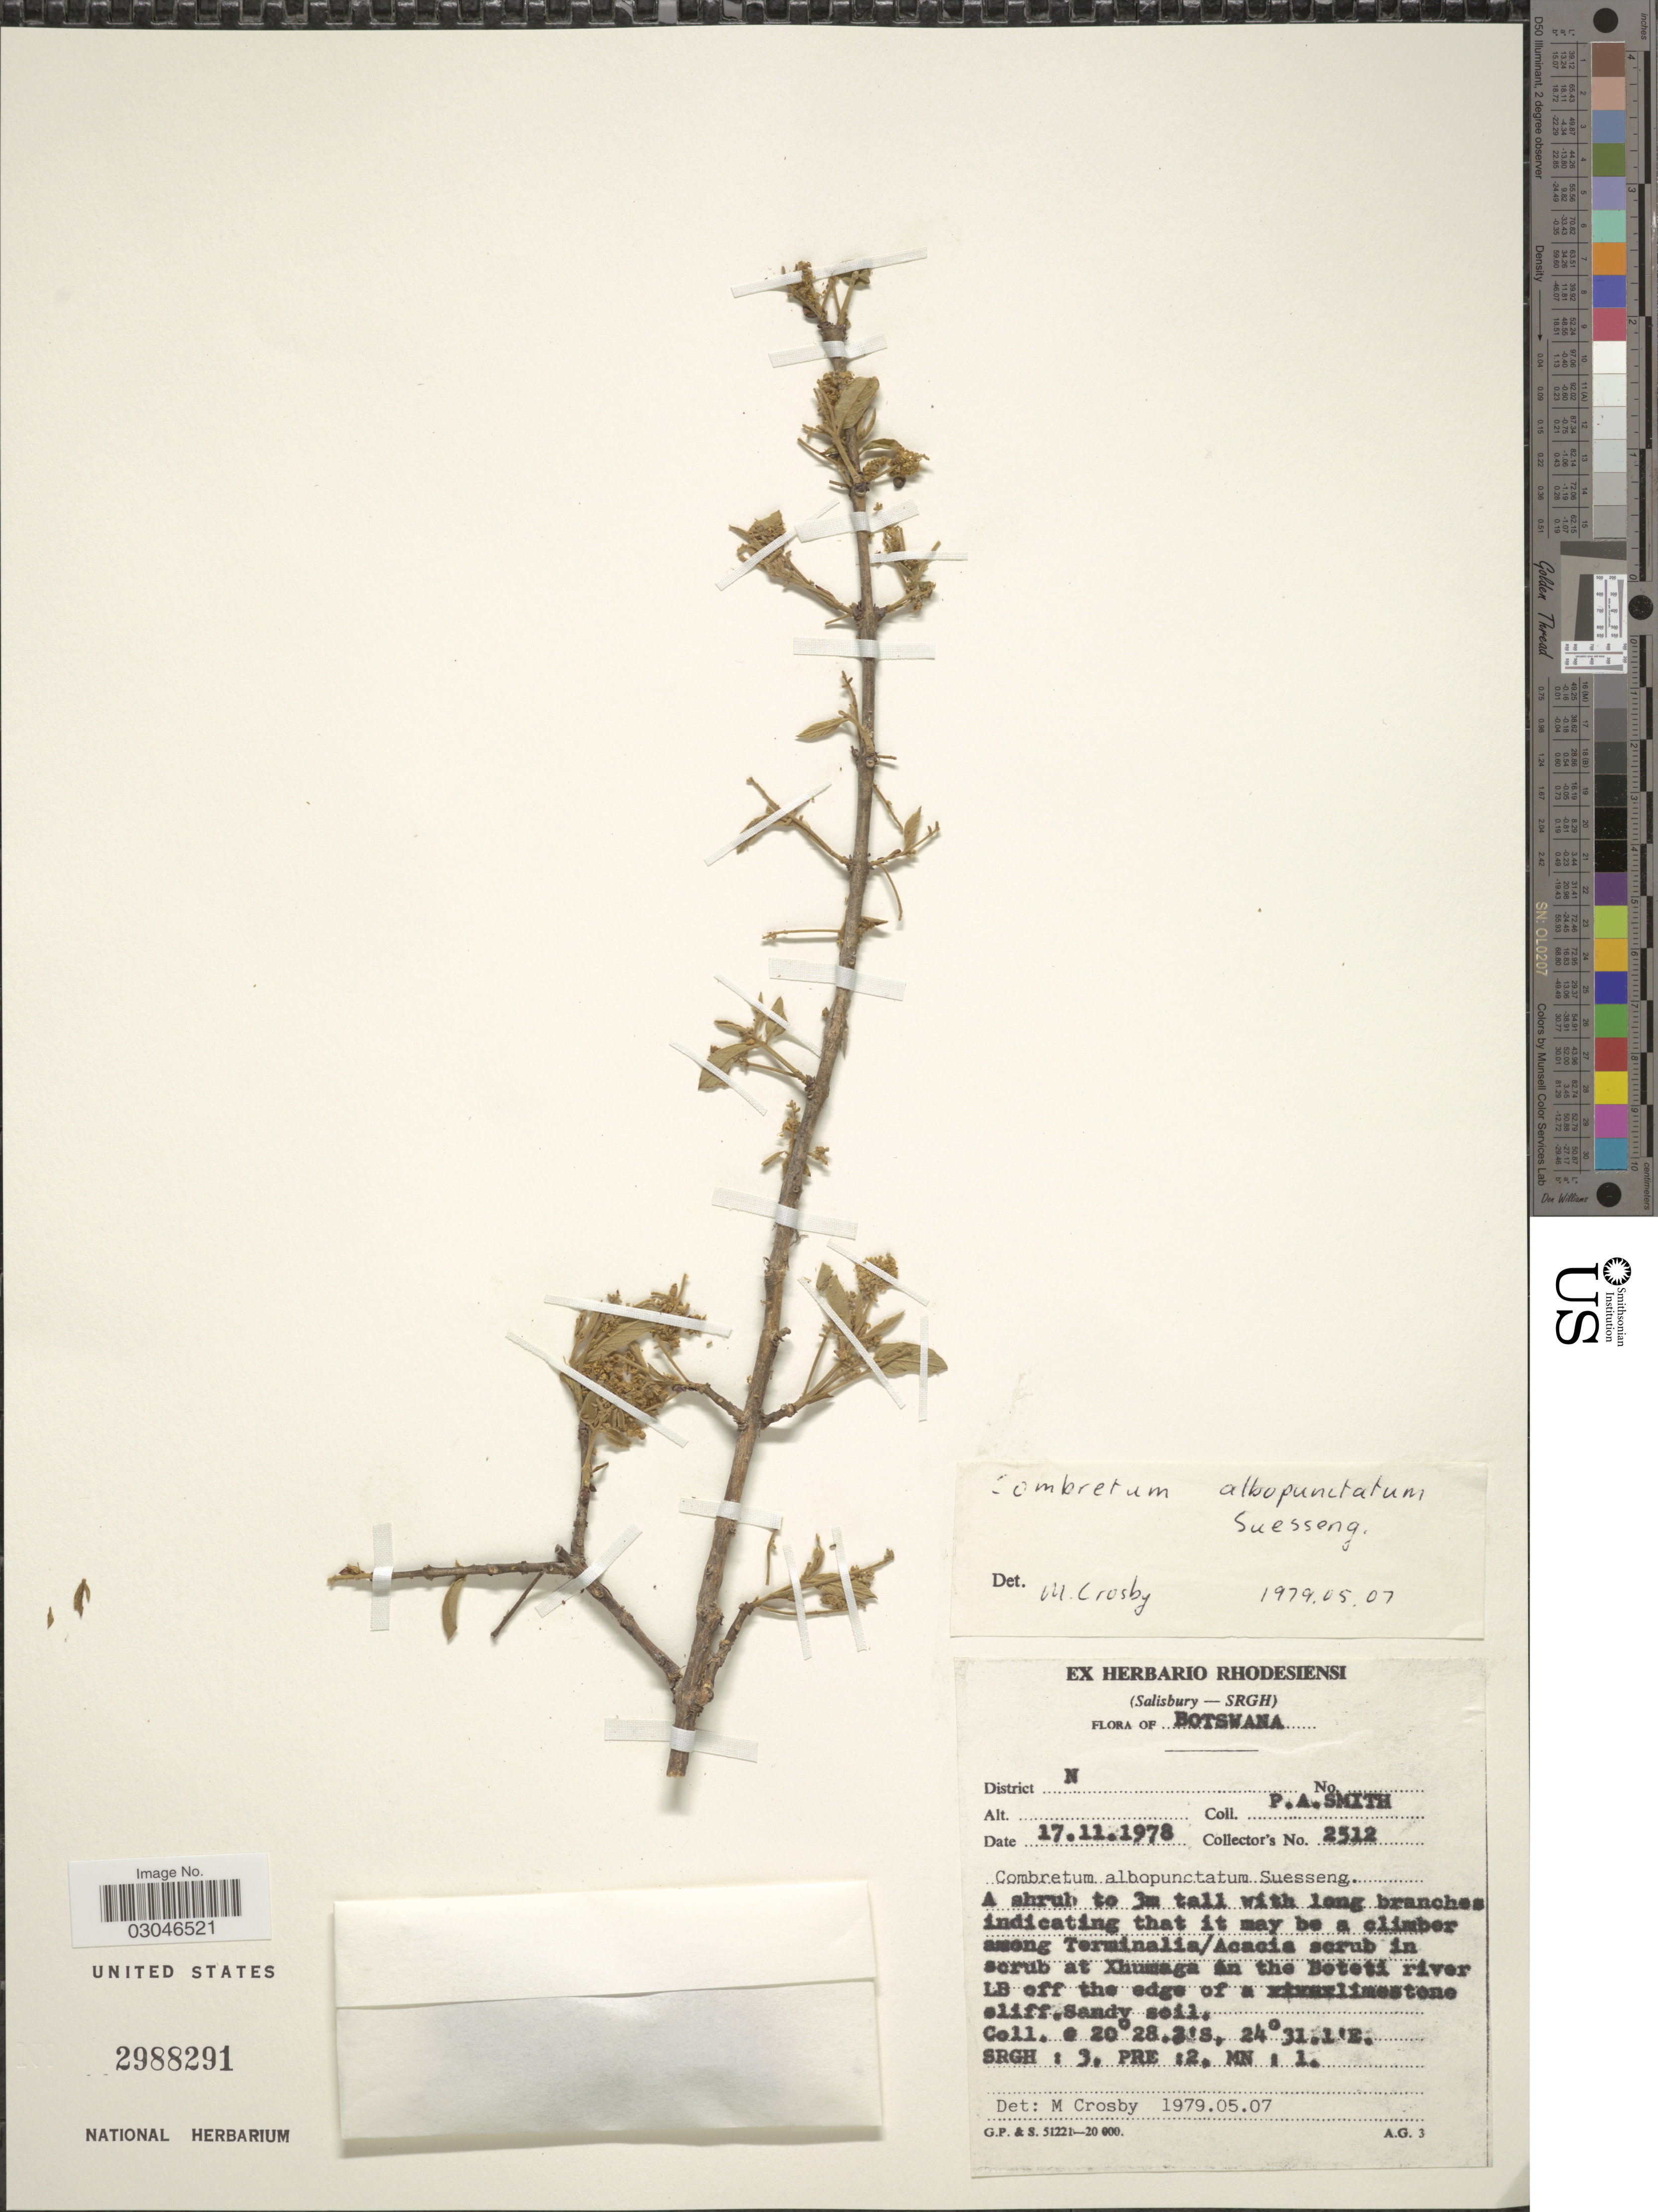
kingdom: Plantae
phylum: Tracheophyta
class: Magnoliopsida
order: Myrtales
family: Combretaceae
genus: Combretum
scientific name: Combretum albopunctatum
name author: Suess.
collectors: P. Smith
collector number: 2512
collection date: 1978-11-17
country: Botswana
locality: At Xhumaga in the Boteti river LB off the edge of a limestone cliff.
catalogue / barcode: US 2988291